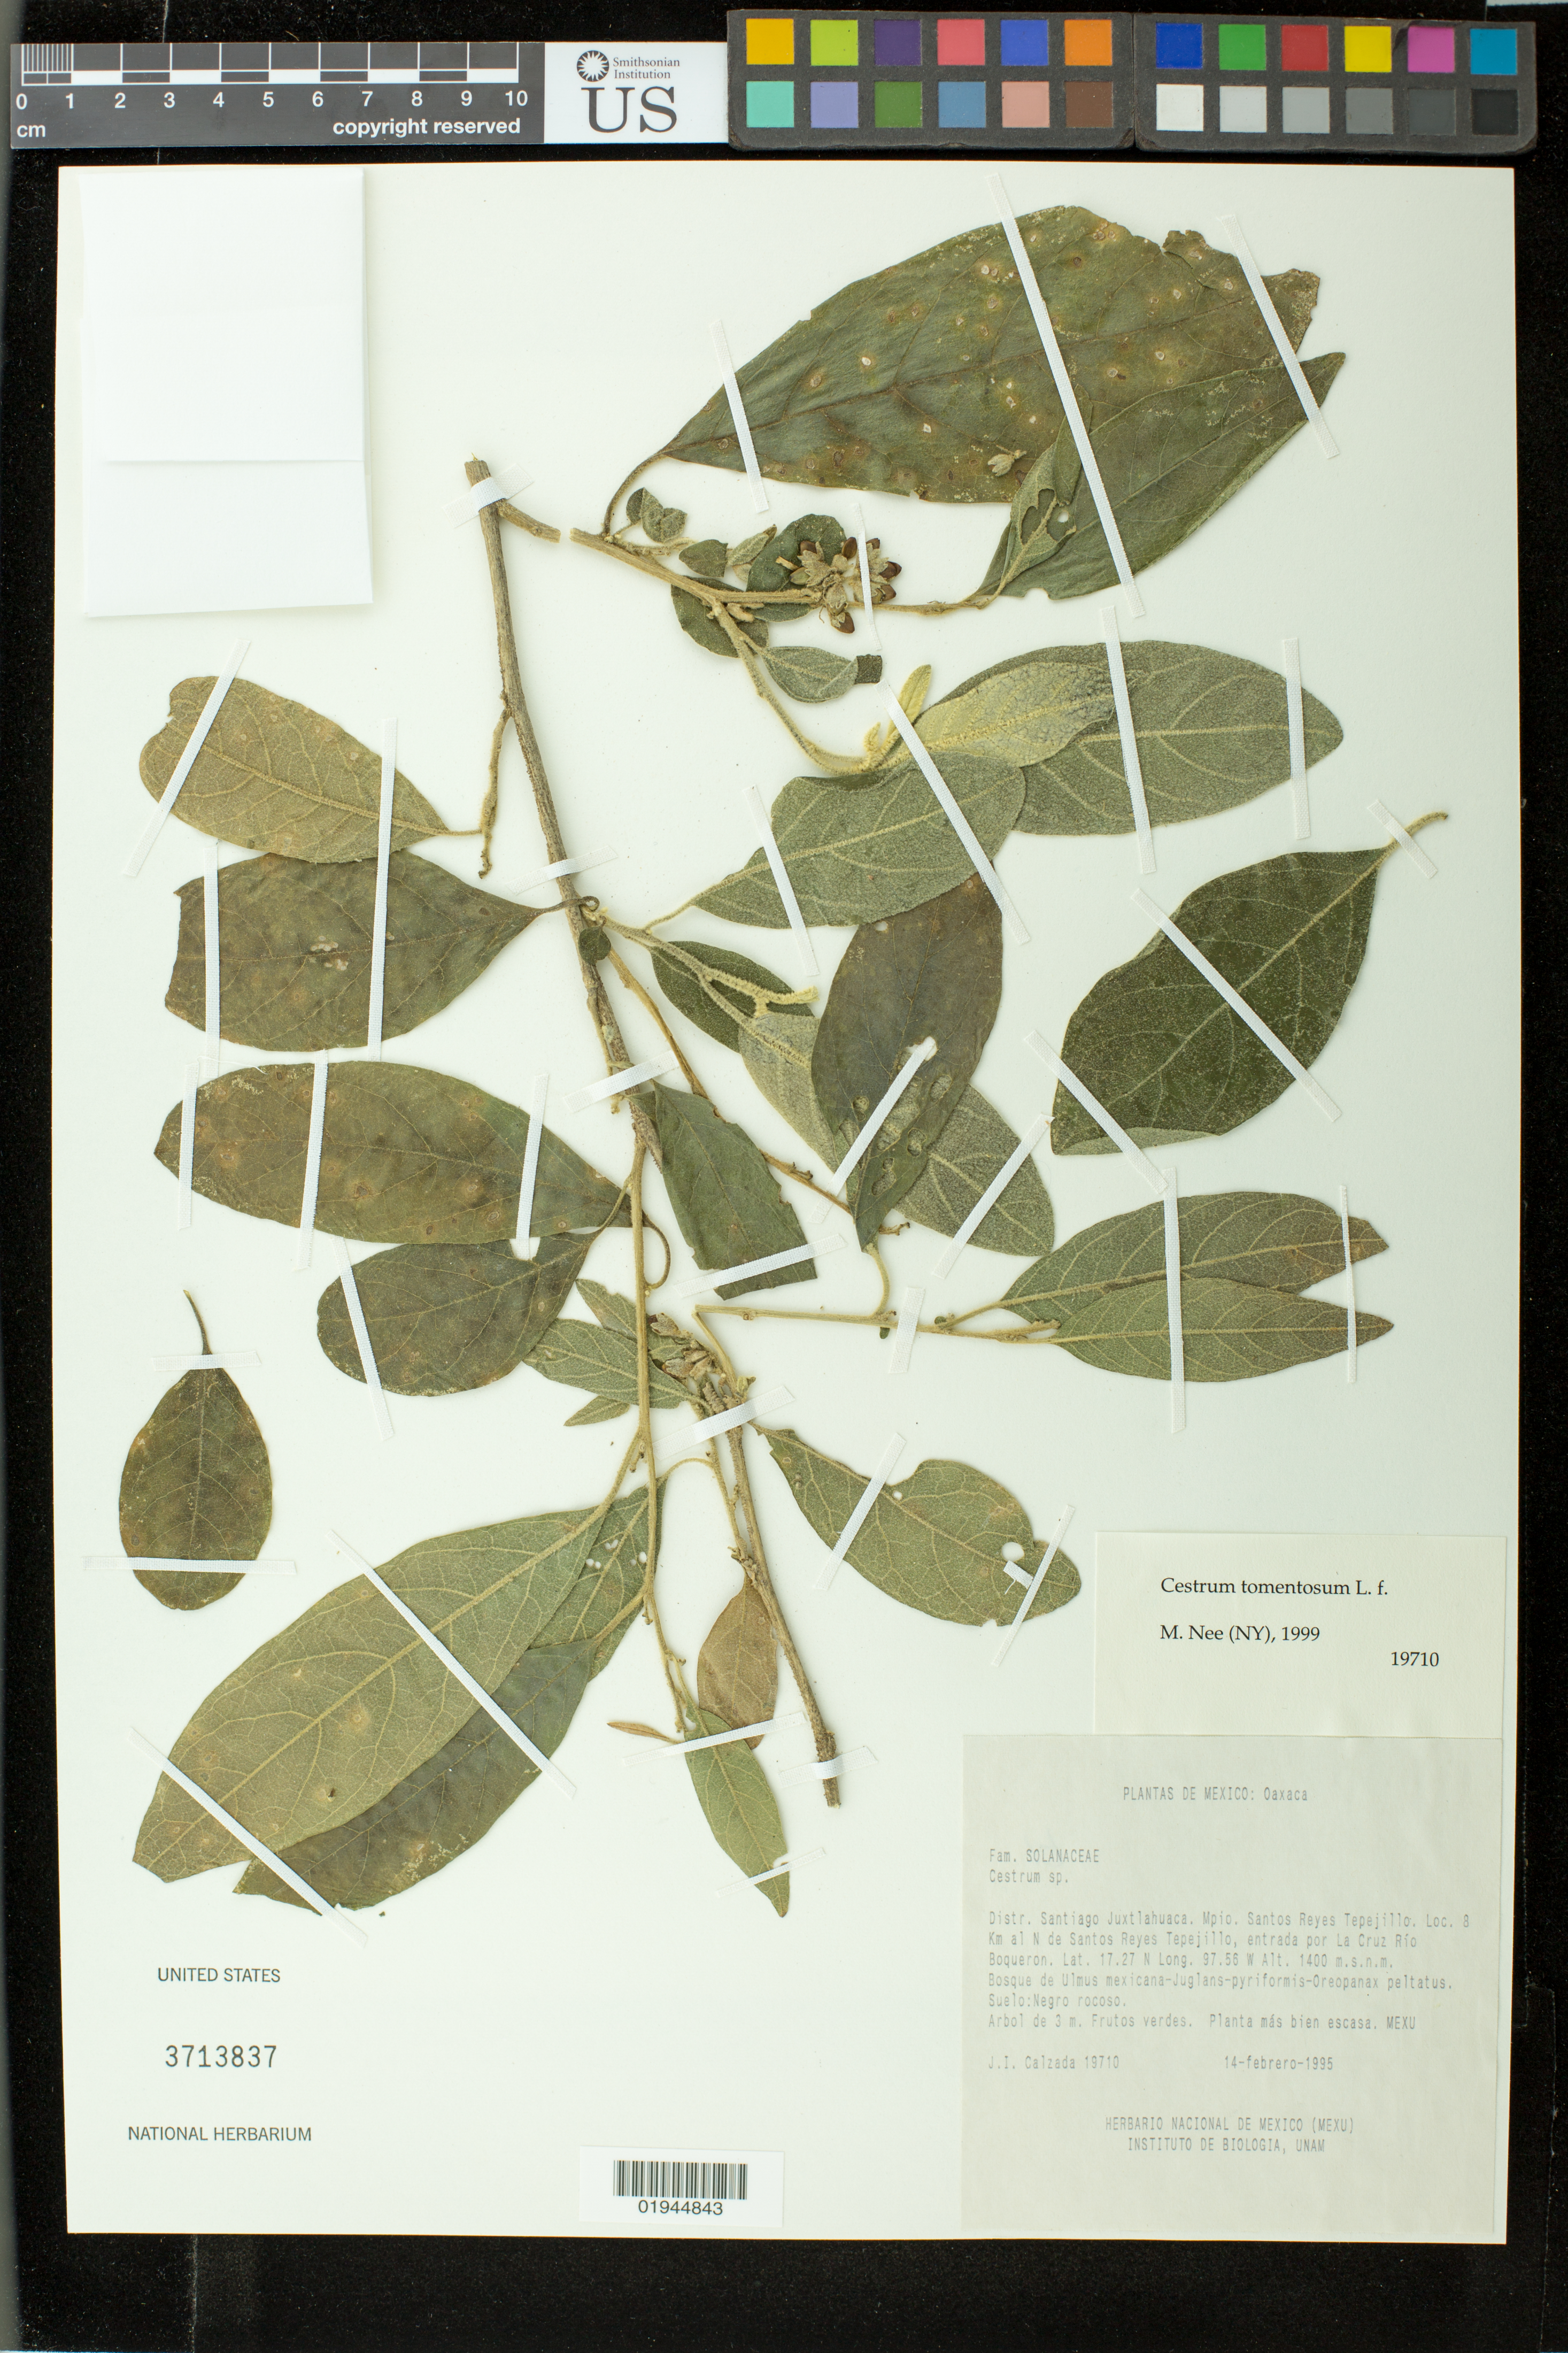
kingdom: Plantae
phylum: Tracheophyta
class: Magnoliopsida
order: Solanales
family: Solanaceae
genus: Cestrum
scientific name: Cestrum tomentosum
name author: L. f.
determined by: Nee, Michael H.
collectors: J. I. Calzada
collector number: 19710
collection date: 1995-02-14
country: Mexico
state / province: Oaxaca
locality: Distr. Santiago Juxtlahuaca. Mpio. Santos Reyes Tepejillo. Loc. a Km al N de Santos Reyes Tepejillo, entrada por La Cruz Rio Boqueron.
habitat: bosque de Ulmus mexicana-Juglans-pyriformis-Oreopanax peltatus. suelo: negro rocoso.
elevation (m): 1400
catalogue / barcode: US 3713837